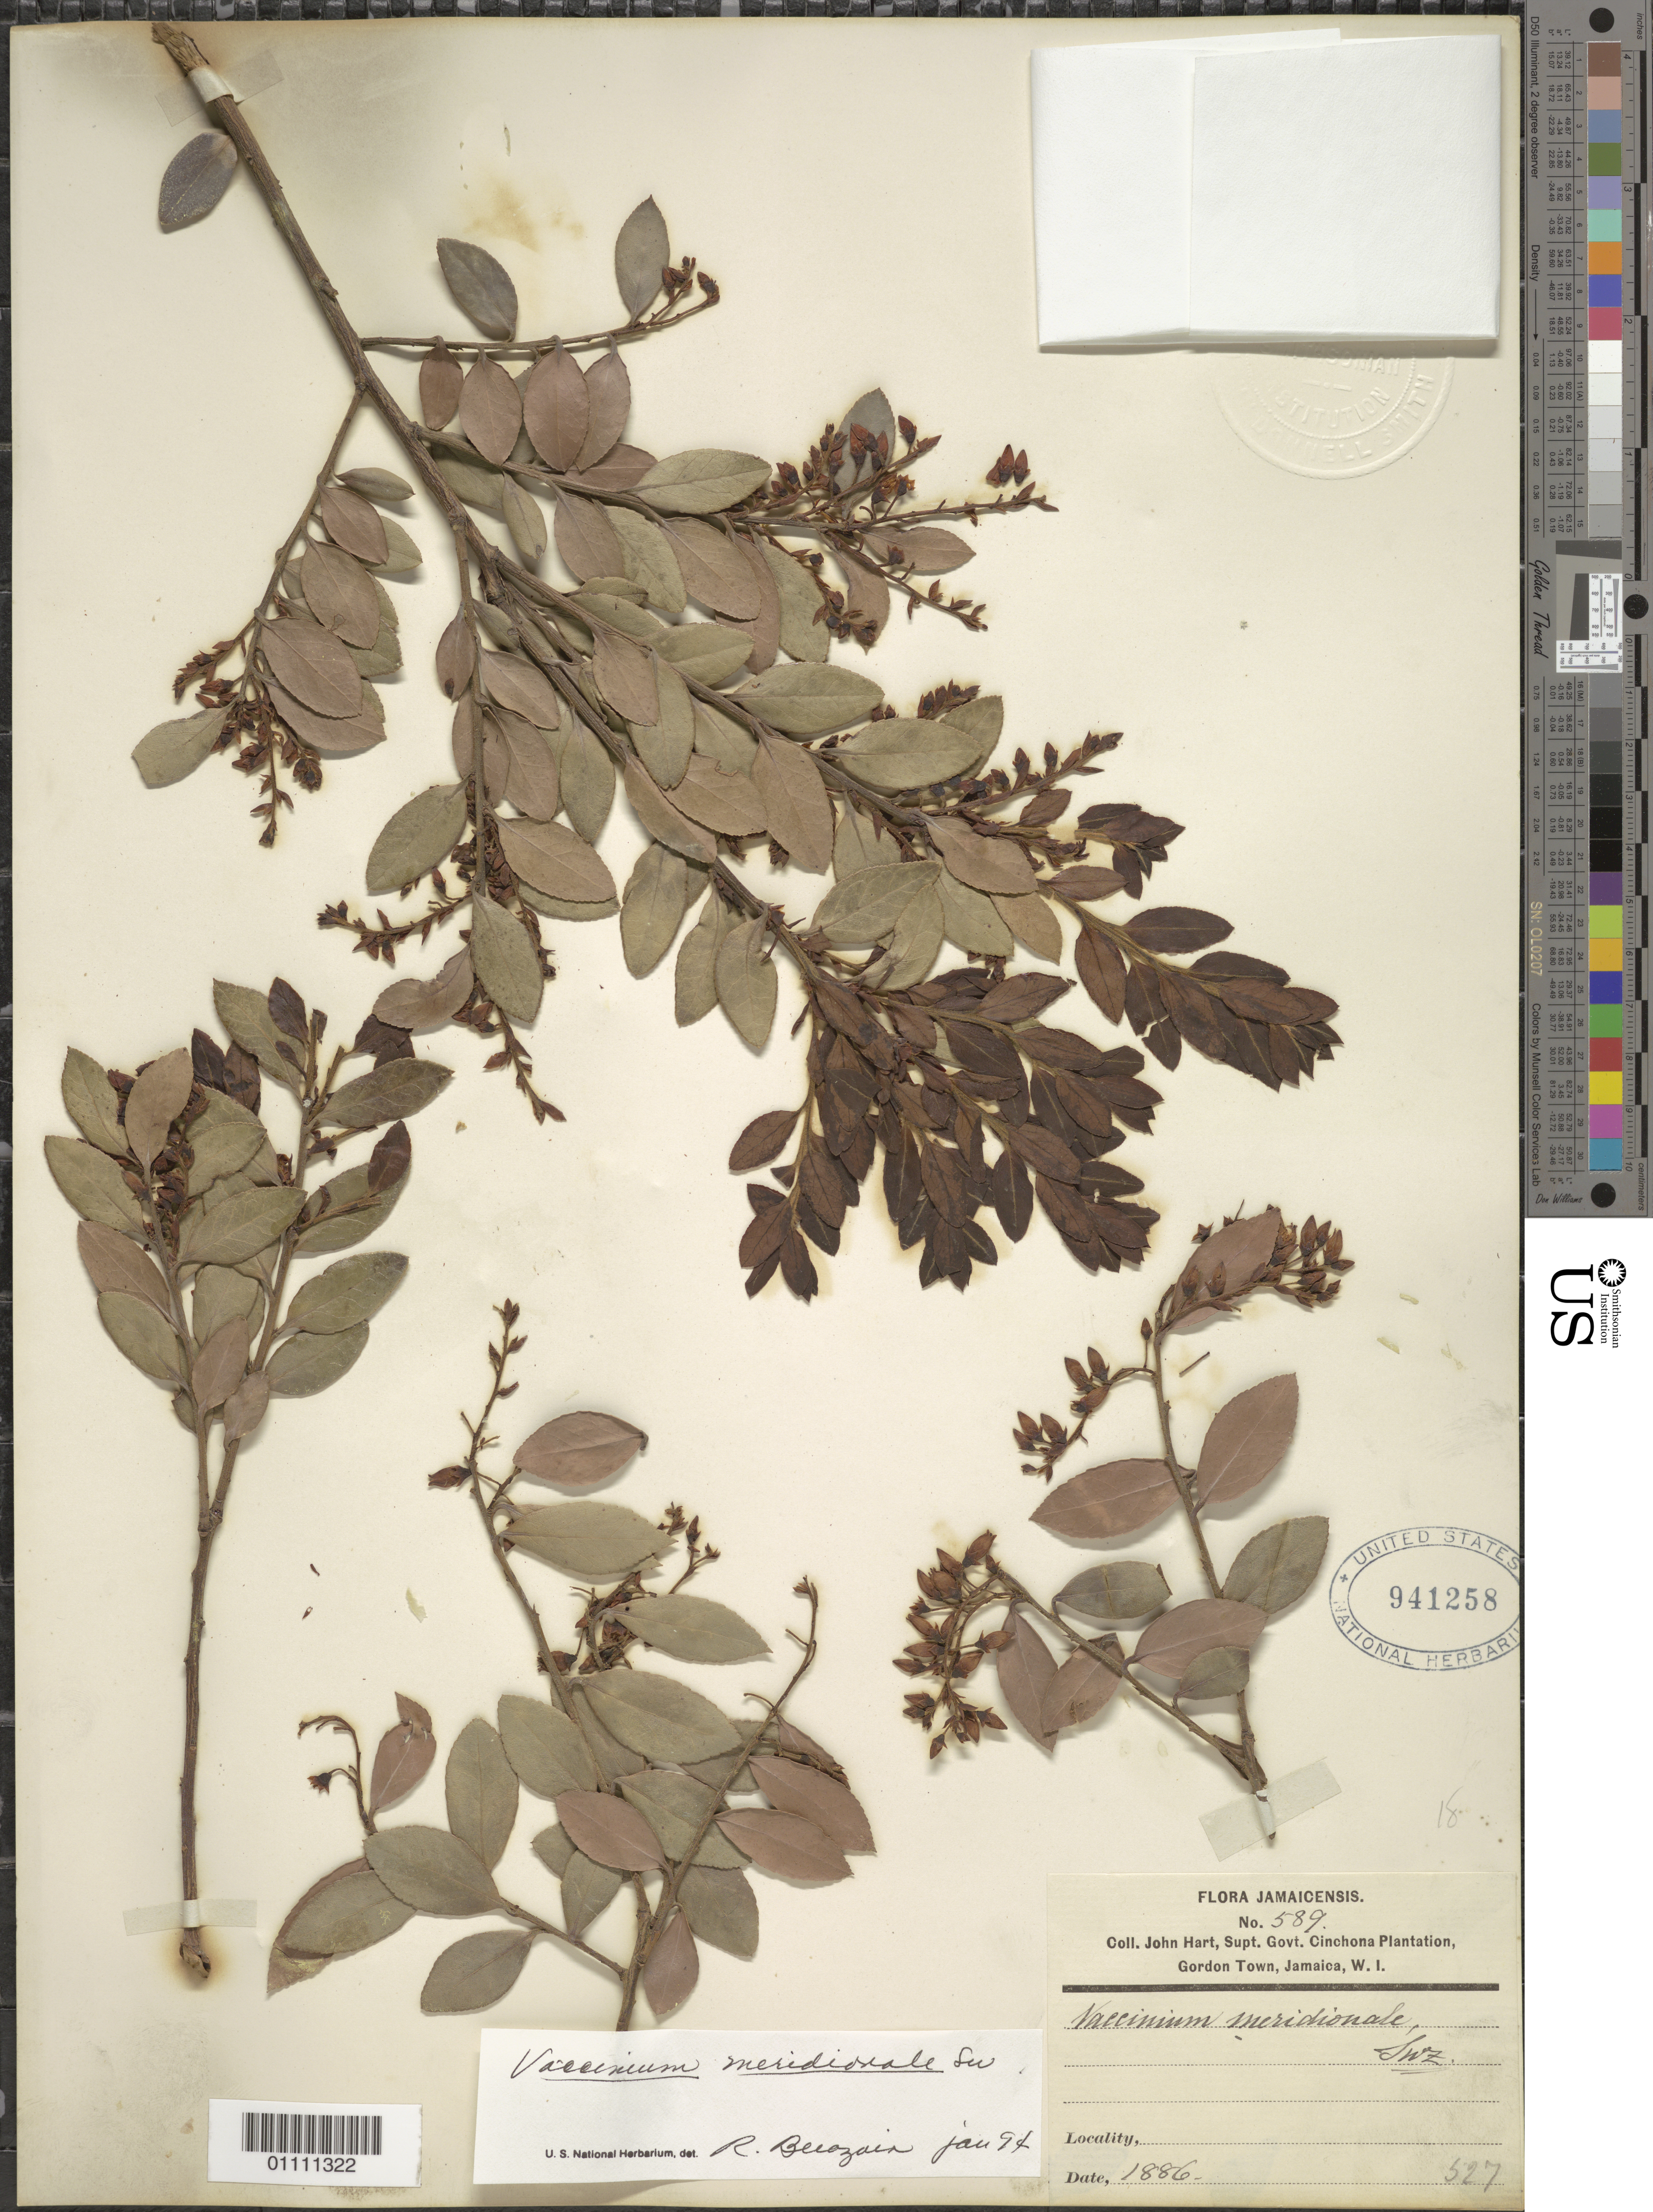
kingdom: Plantae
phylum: Tracheophyta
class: Magnoliopsida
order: Ericales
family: Ericaceae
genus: Vaccinium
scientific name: Vaccinium meridionale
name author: Sw.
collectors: J. Hart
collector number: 589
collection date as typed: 1886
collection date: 1886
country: Jamaica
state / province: Saint Andrew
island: Jamaica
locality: Gordon Town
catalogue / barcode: US 941258